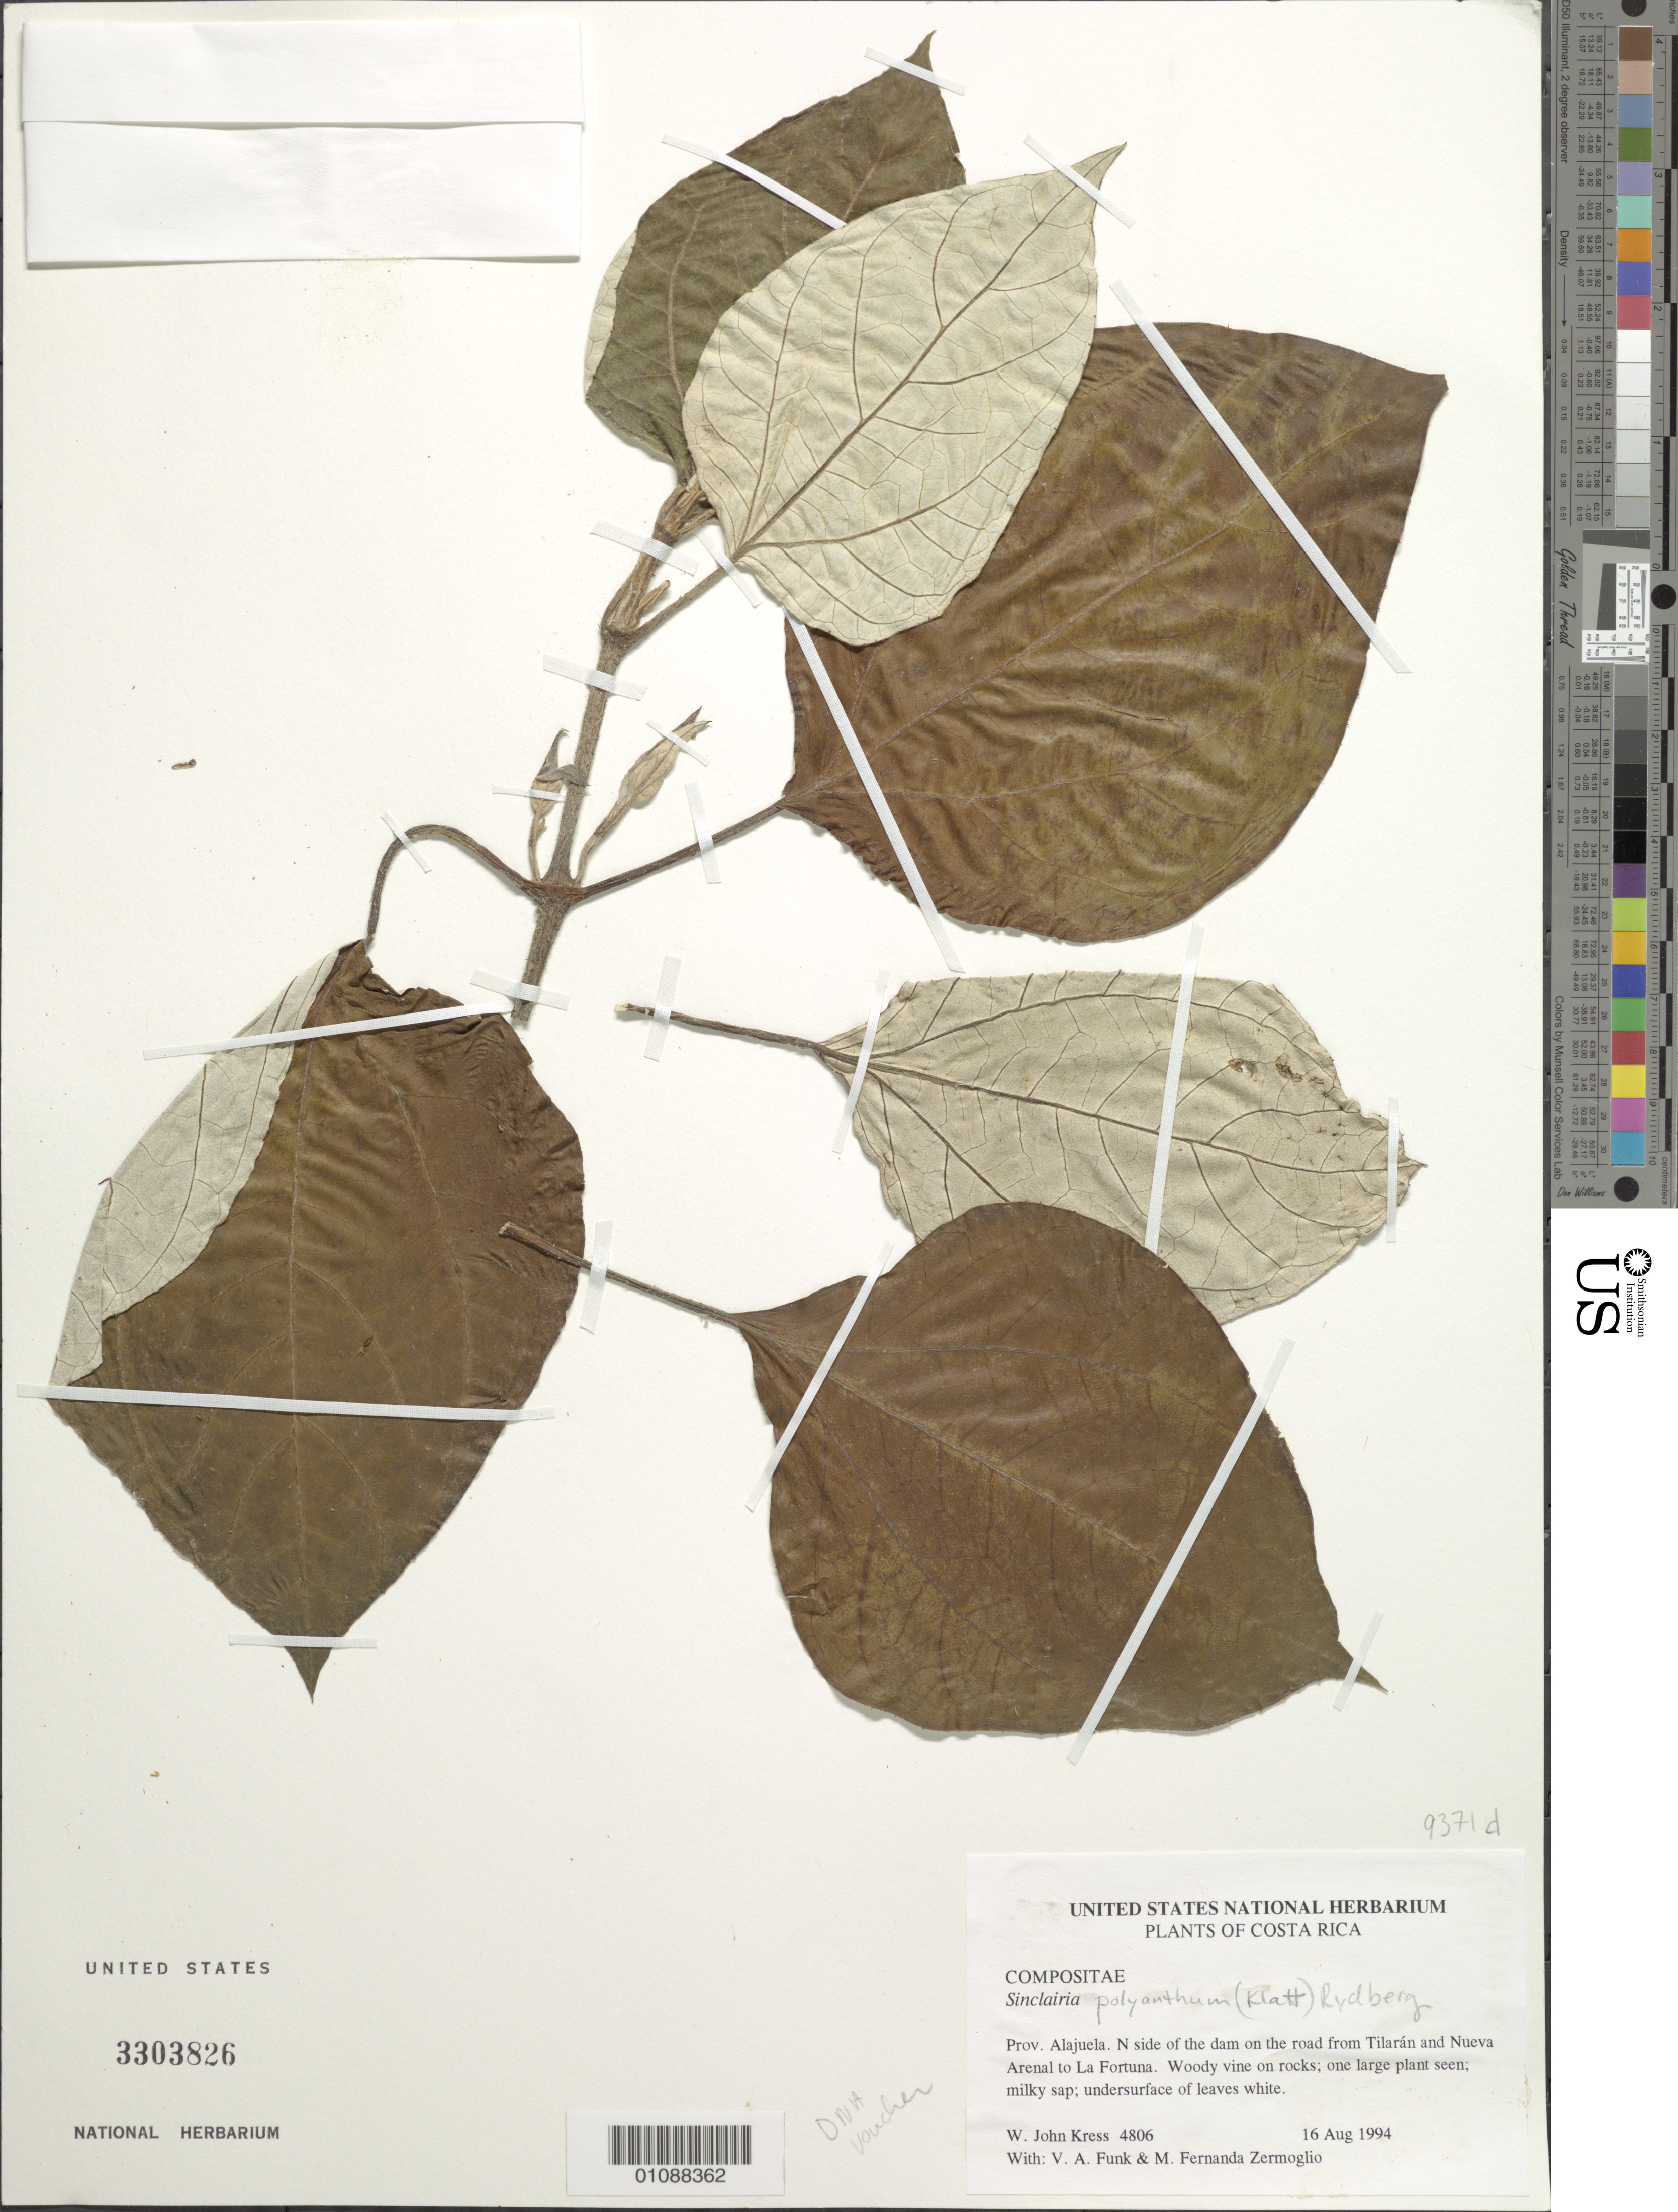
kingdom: Plantae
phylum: Tracheophyta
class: Magnoliopsida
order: Asterales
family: Asteraceae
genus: Sinclairia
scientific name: Sinclairia polyantha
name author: (Klatt) Rydb.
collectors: W. J. Kress, V. Funk & M. Zermoglio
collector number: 4806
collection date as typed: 16 August 1994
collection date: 1994-08-16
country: Costa Rica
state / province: Alajuela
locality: North side of the dam on the road from Tilará and Nueva Arenal to La Fortuna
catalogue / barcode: US 3303826